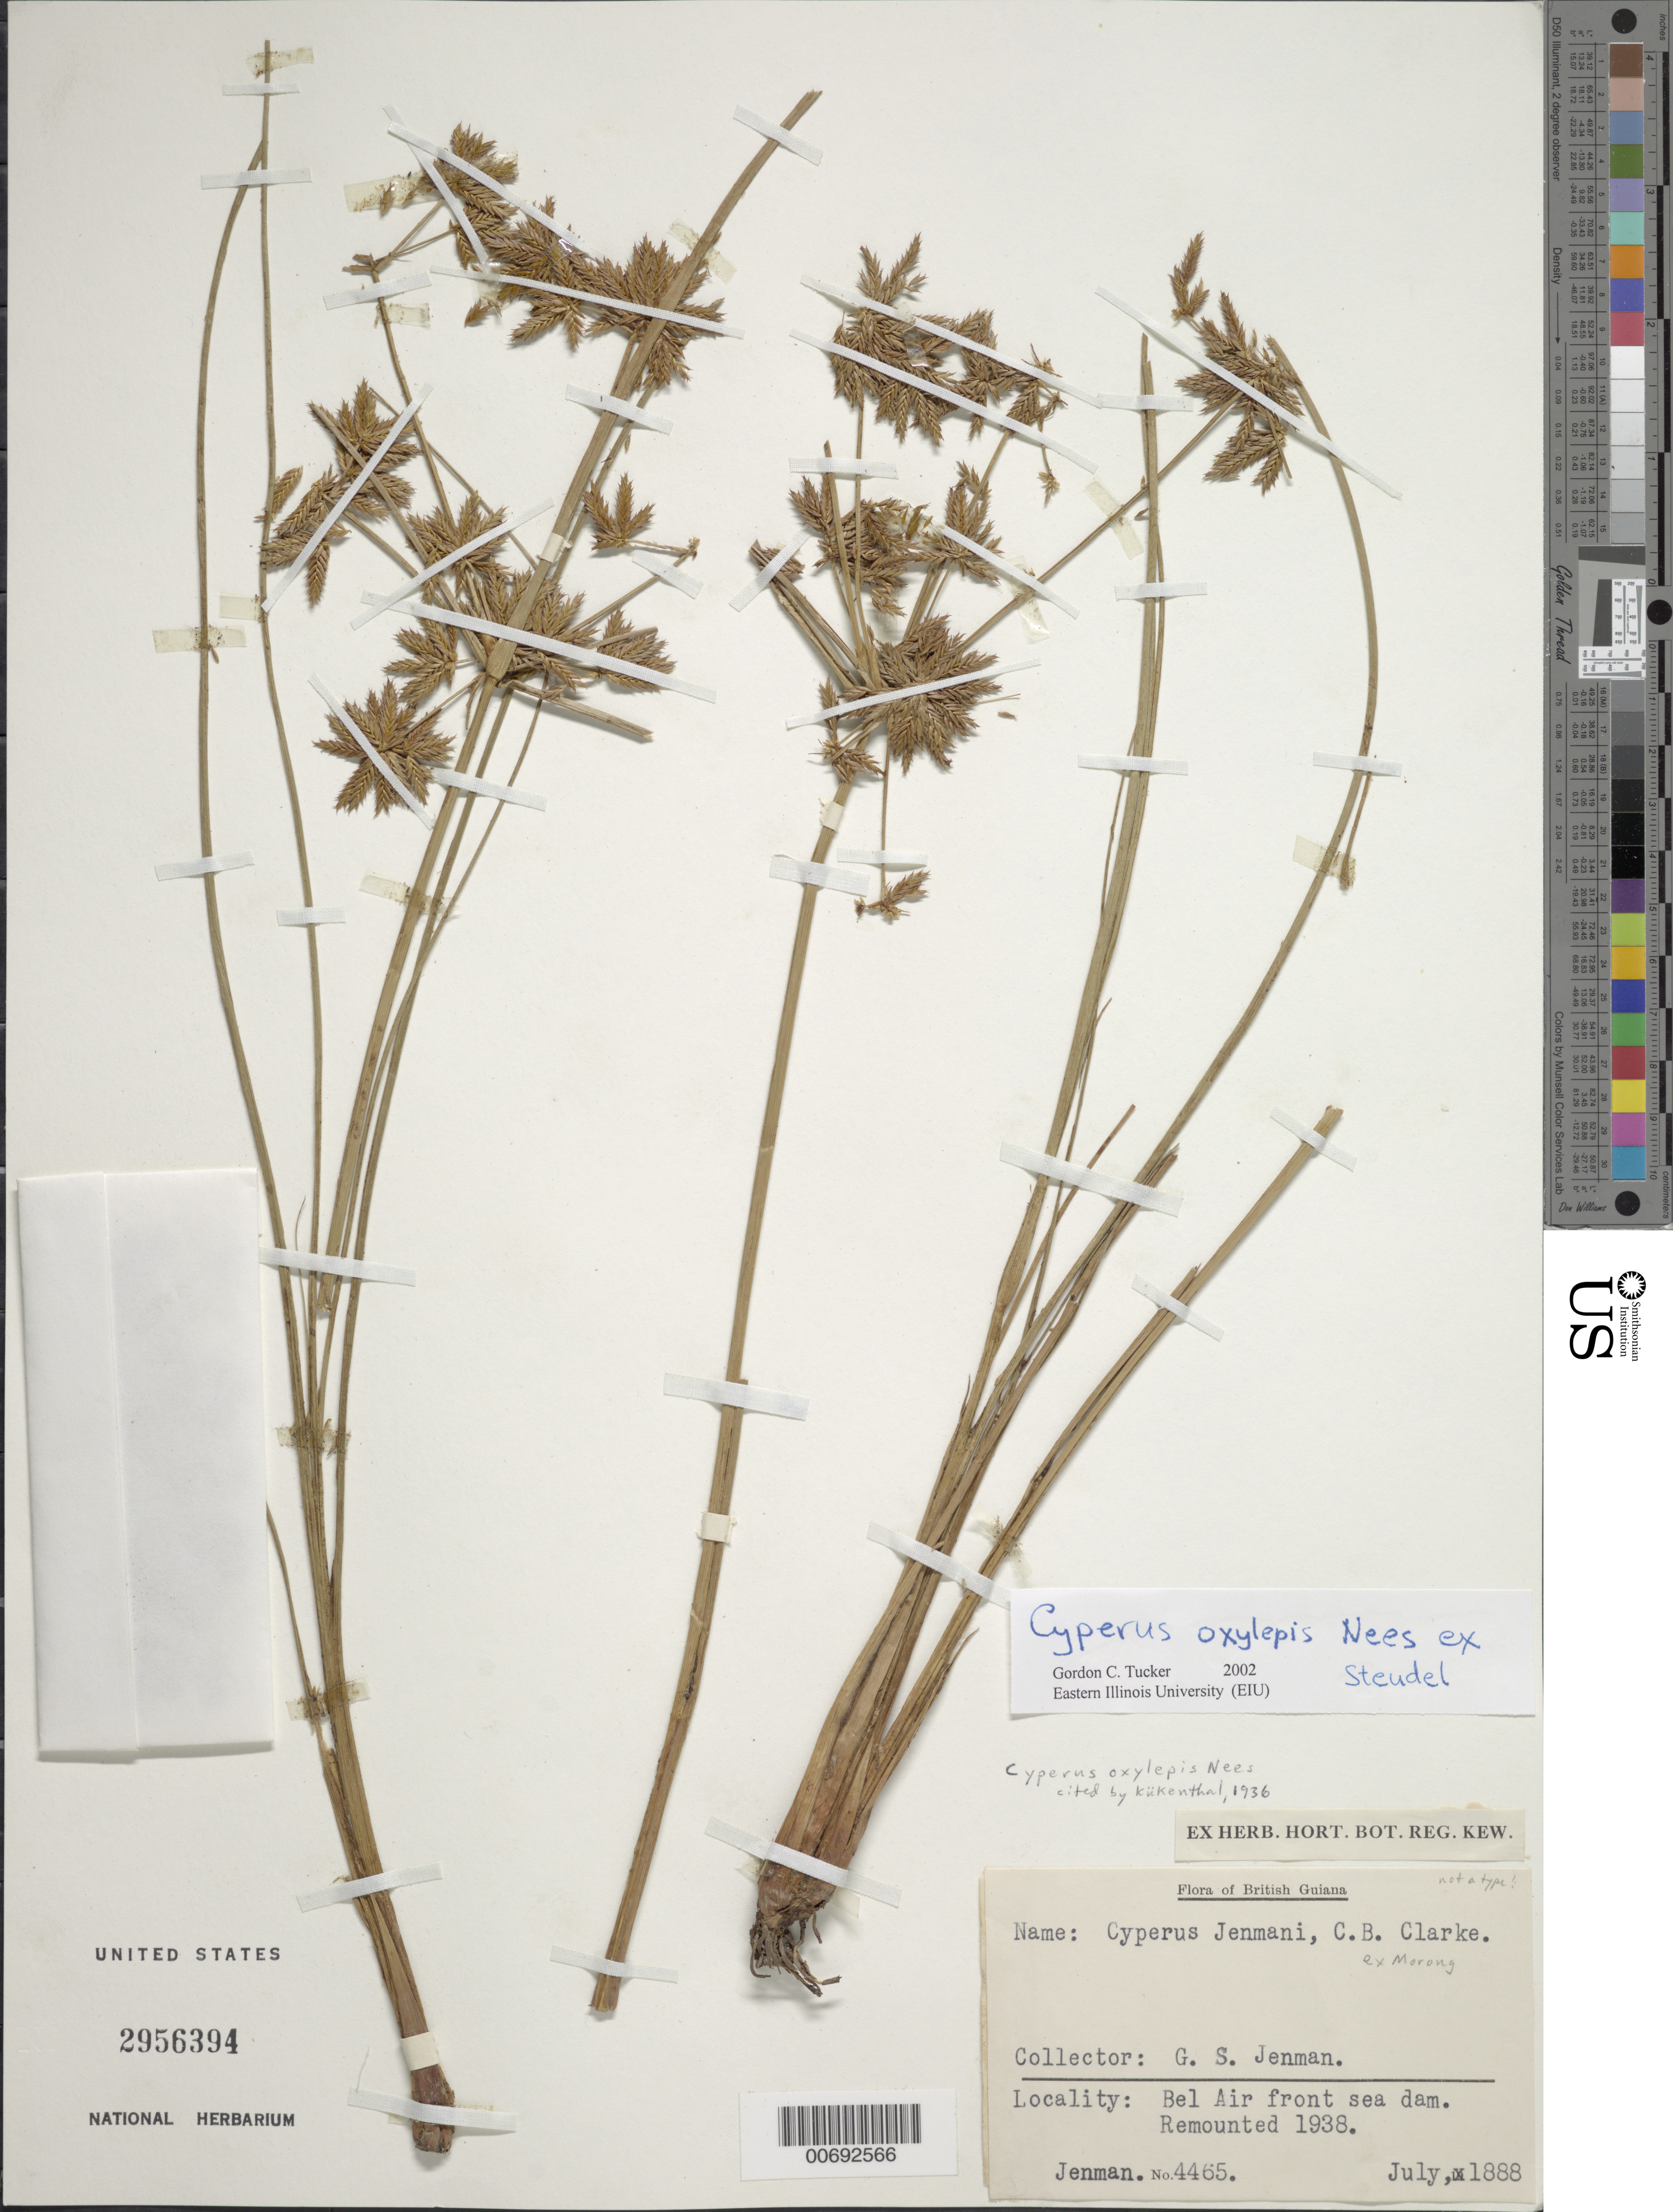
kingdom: Plantae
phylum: Tracheophyta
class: Liliopsida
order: Poales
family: Cyperaceae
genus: Cyperus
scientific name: Cyperus oxylepis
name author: Nees ex Steud.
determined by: Tucker, G. C.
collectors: G. S. Jenman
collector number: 4465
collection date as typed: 10 July 1888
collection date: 1888-07-10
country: Guyana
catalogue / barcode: US 2956394